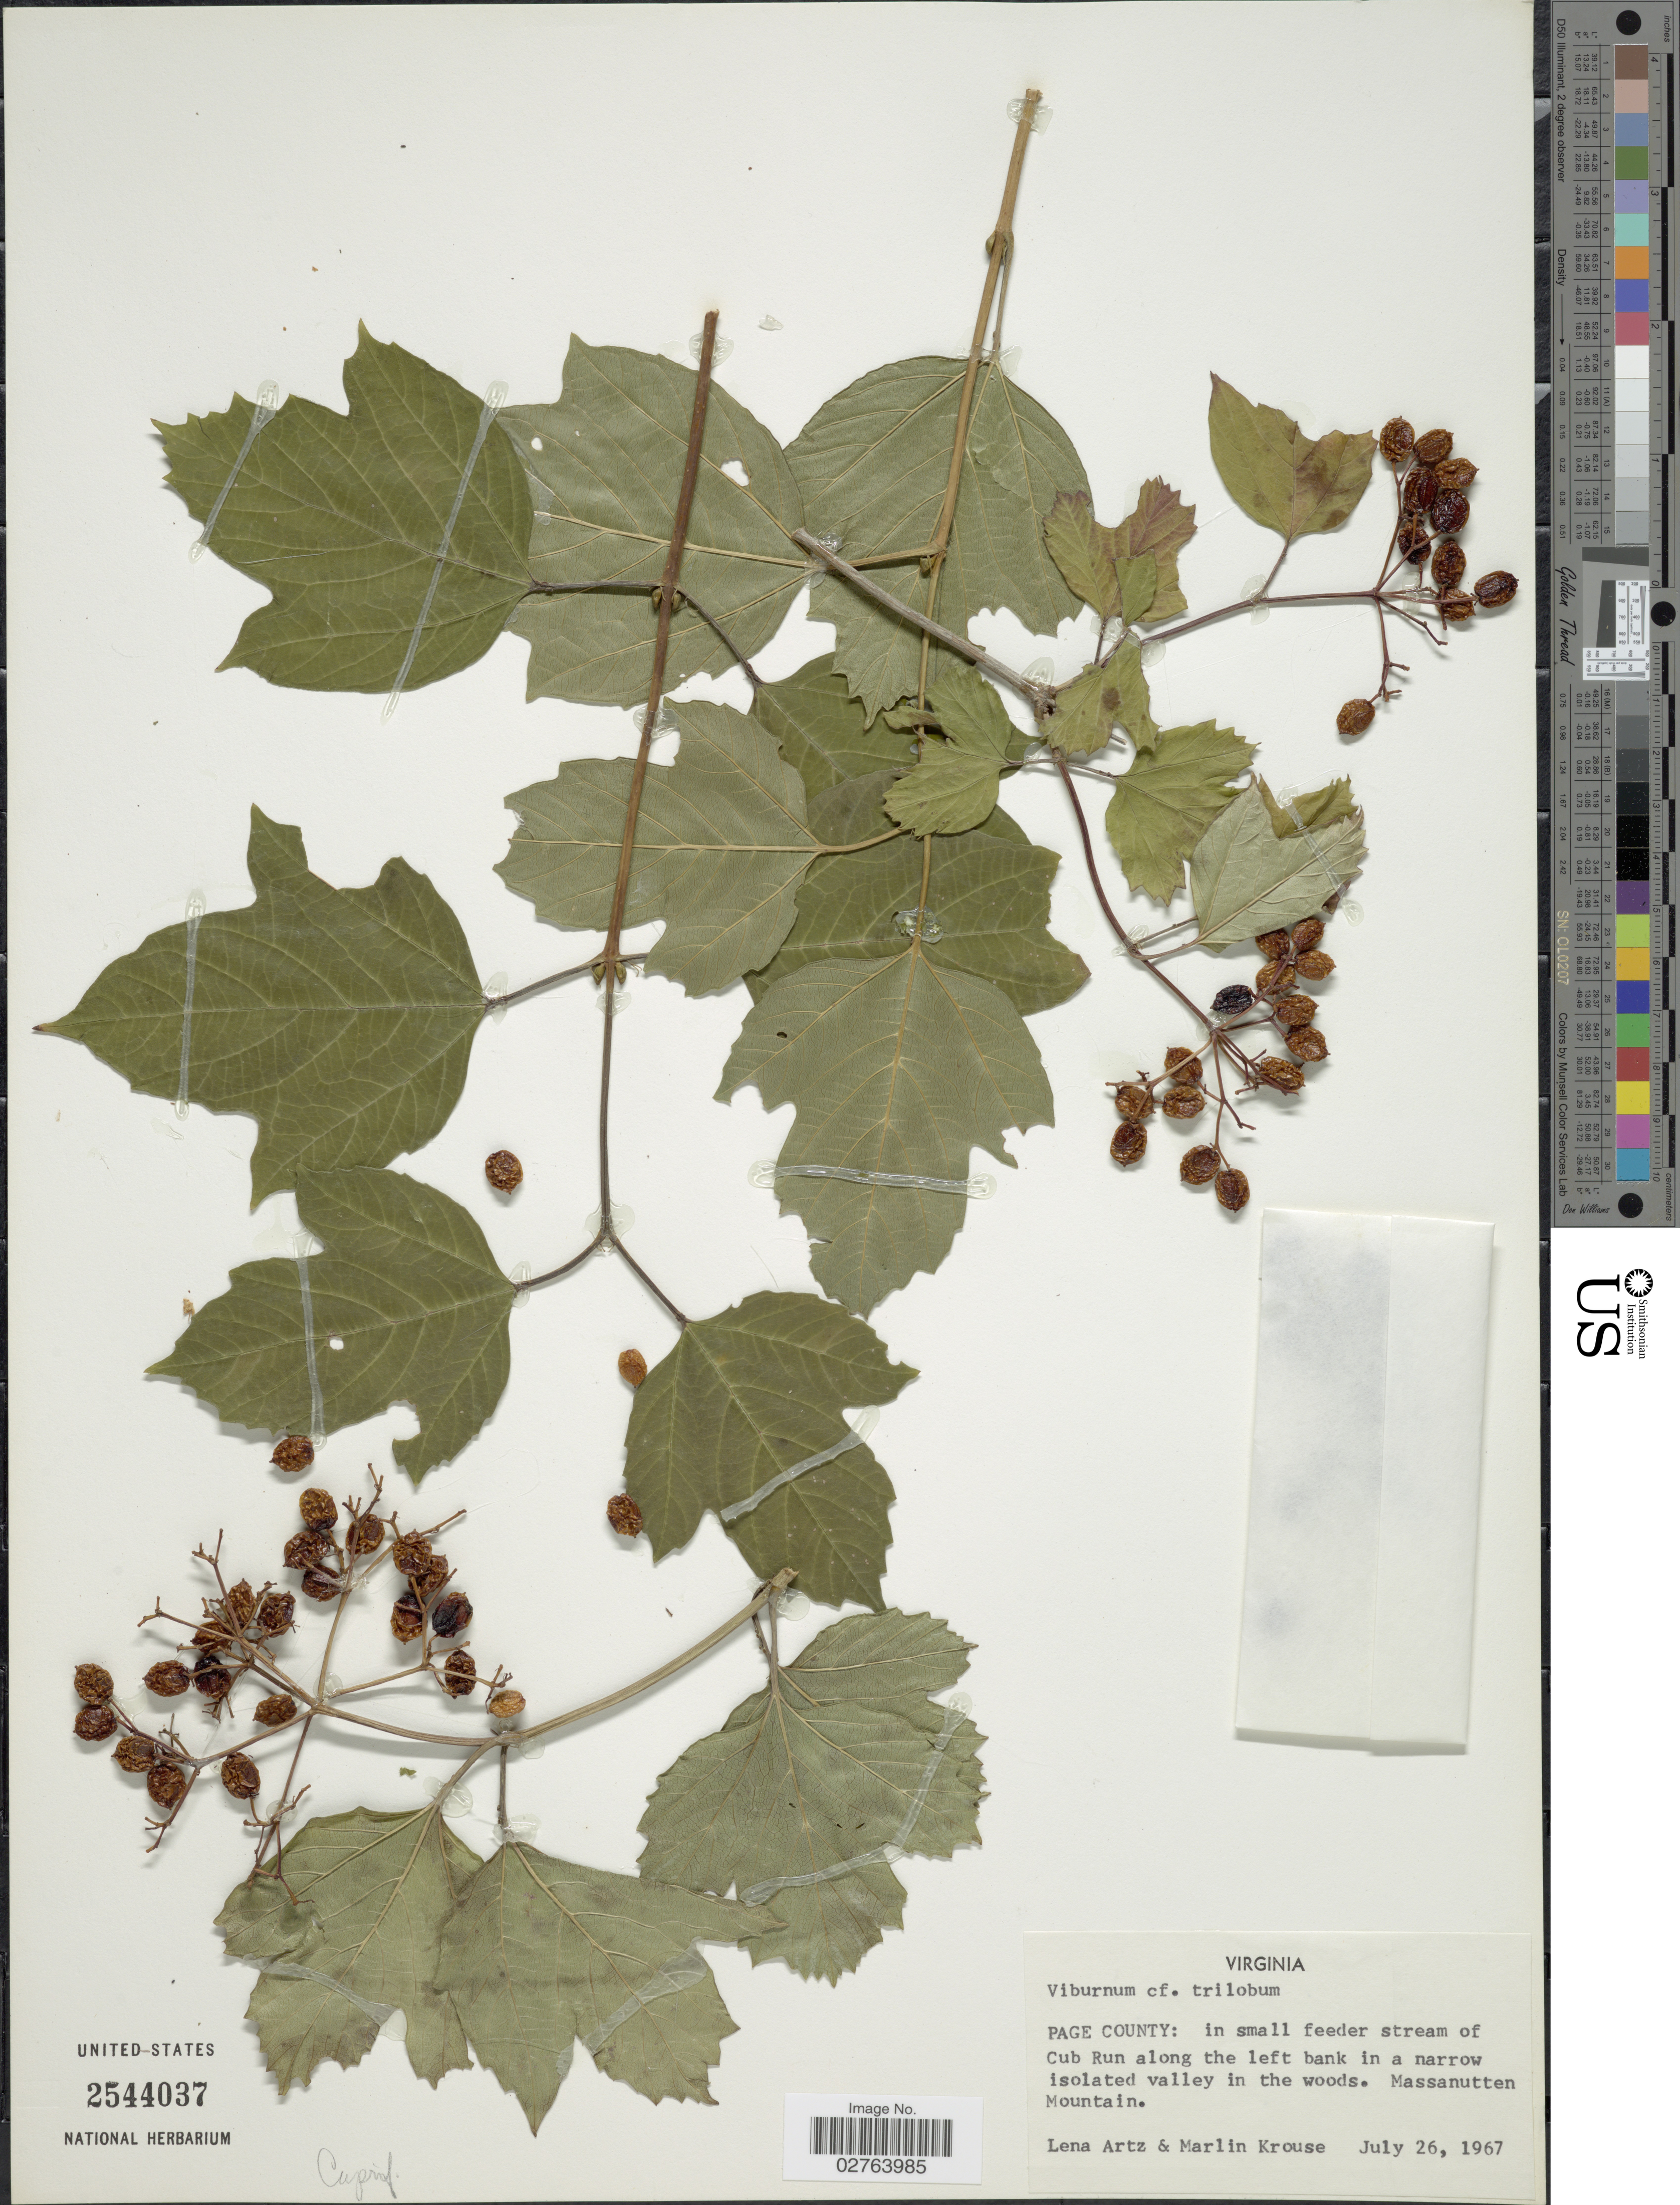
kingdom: Plantae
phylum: Tracheophyta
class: Magnoliopsida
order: Dipsacales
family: Viburnaceae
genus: Viburnum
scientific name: Viburnum opulus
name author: L.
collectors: L. Artz & M. Krouse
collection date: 1967-07-26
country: United States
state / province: Virginia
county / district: Page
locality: in small feeder stream of Cub Run along the left bank in a narrow isolated valley in the woods. Massanutten Mountain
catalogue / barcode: US 2544037